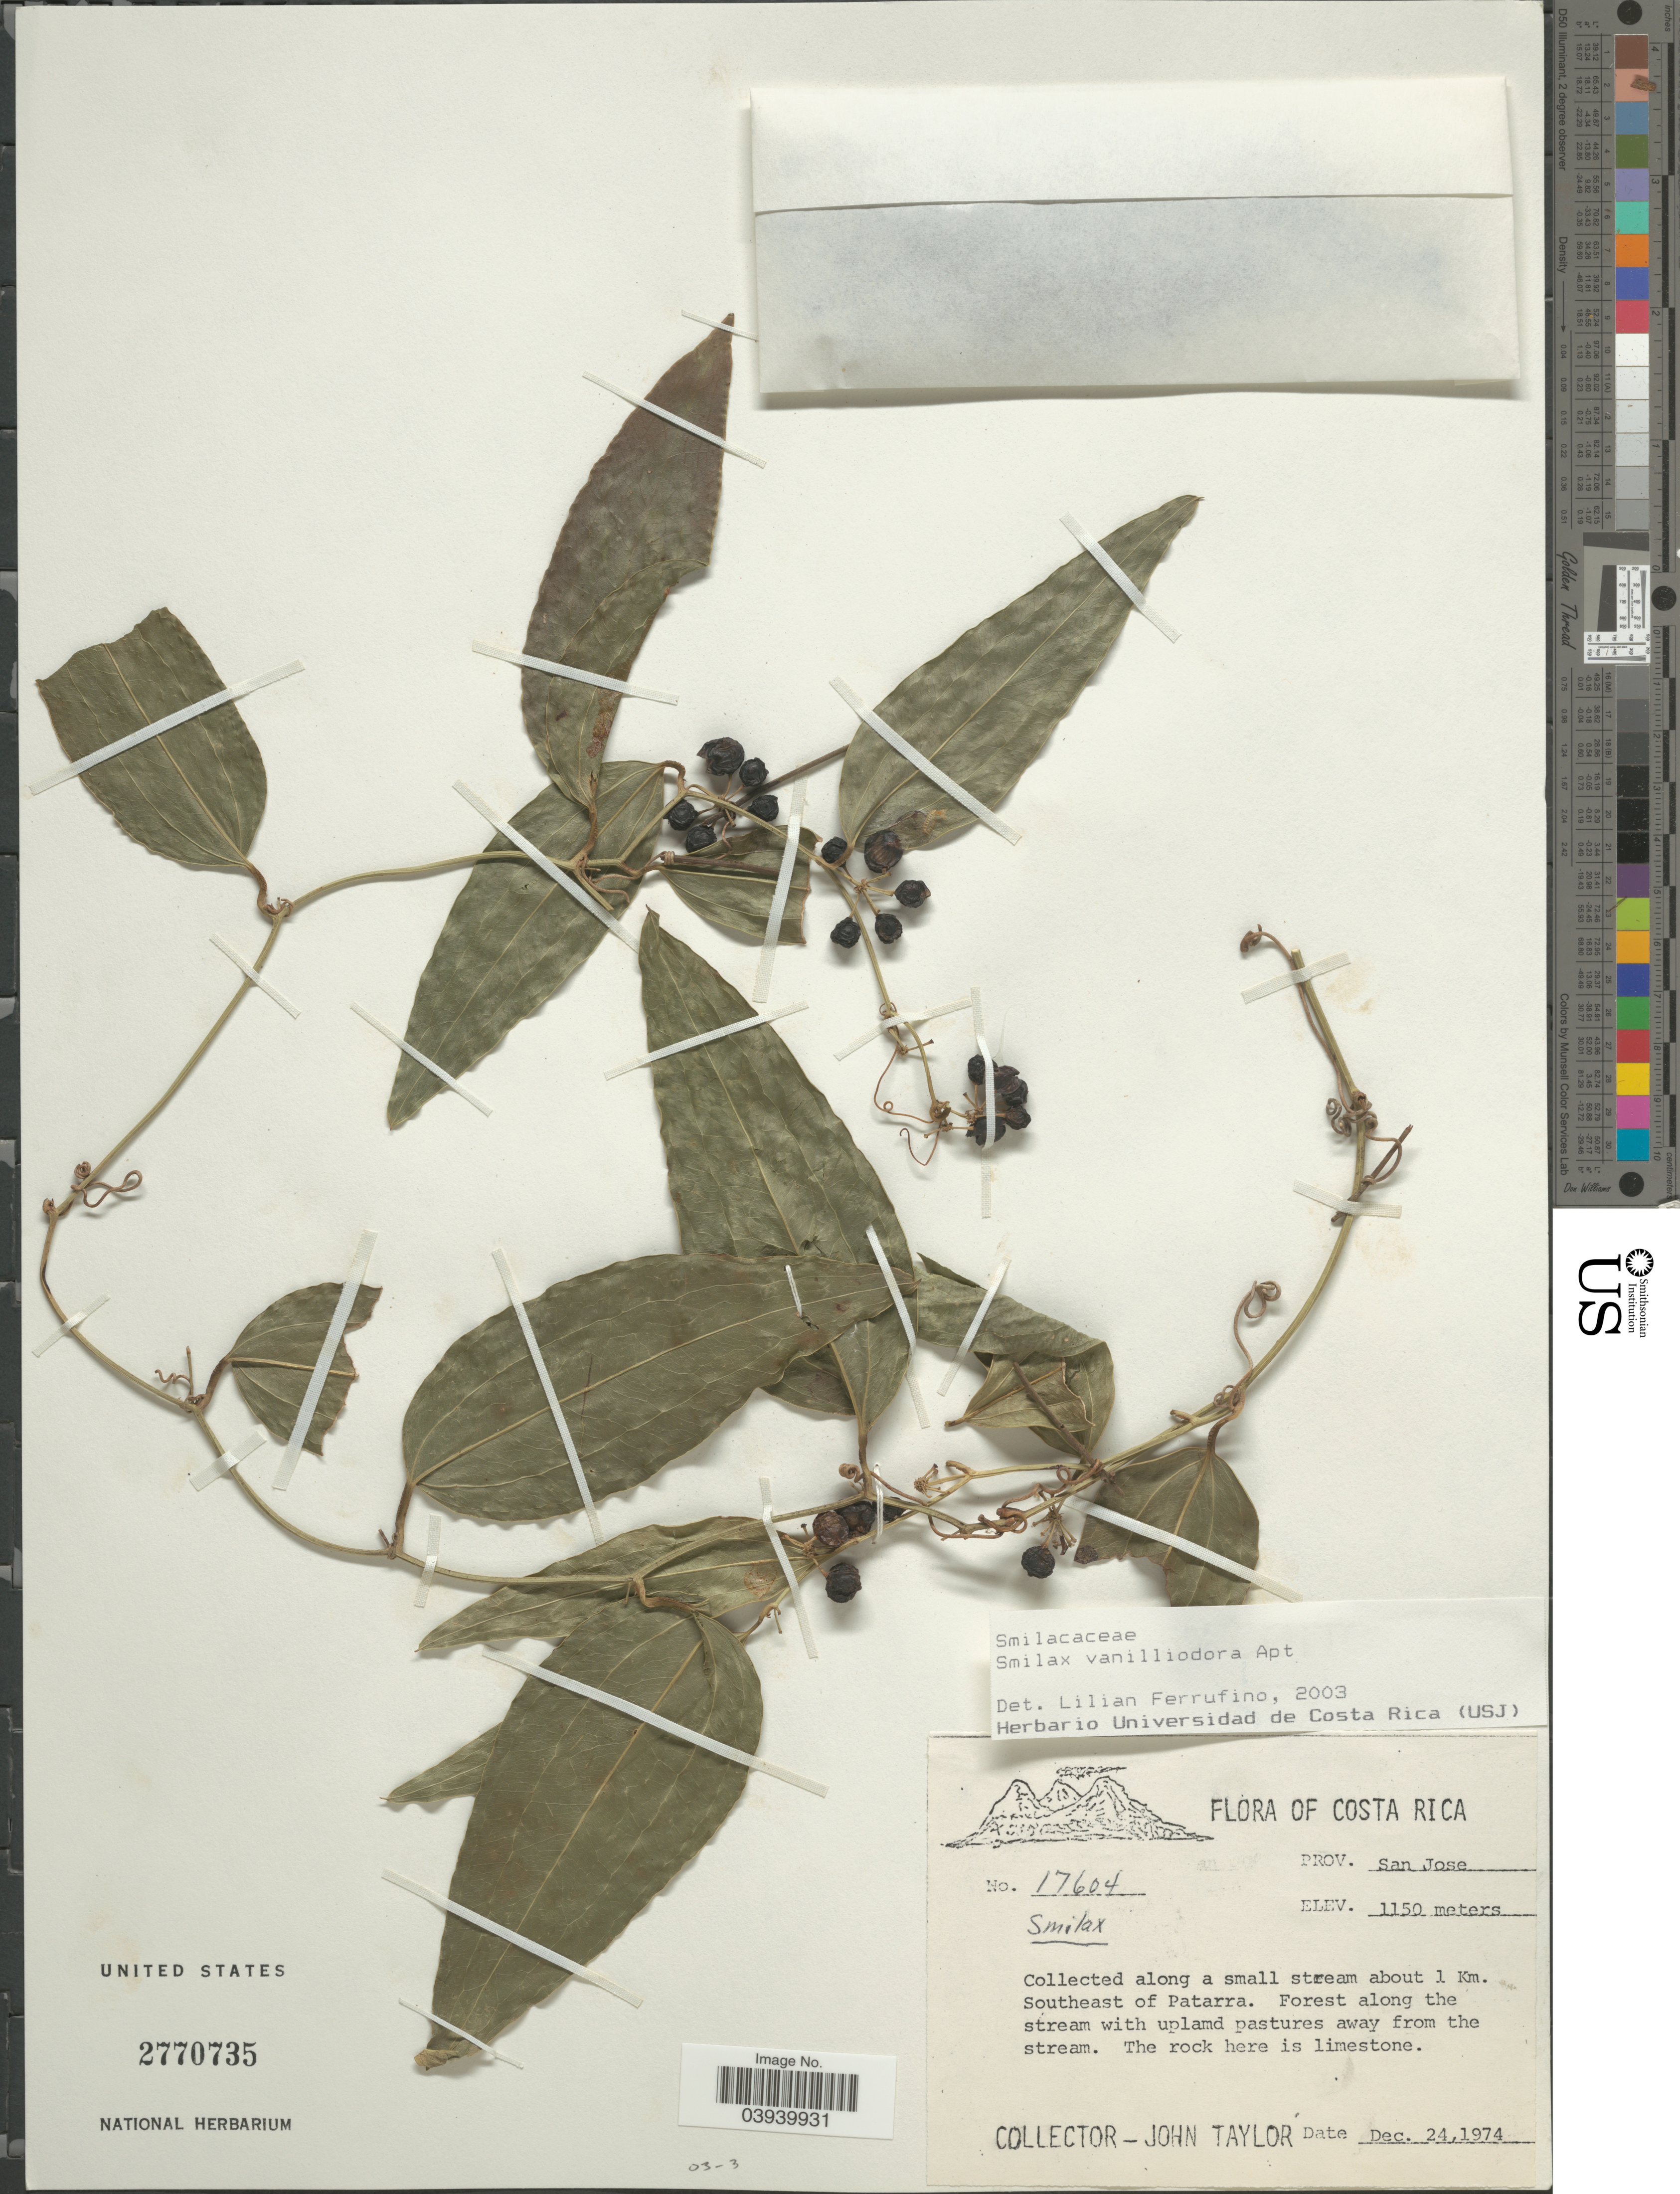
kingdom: Plantae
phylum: Tracheophyta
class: Liliopsida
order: Liliales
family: Smilacaceae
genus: Smilax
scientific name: Smilax vanilliodora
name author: F.W. Apt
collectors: J. Taylor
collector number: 17604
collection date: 1974-12-24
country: Costa Rica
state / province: San José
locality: Along a small stream about 1 Km. Southeast of Patarra.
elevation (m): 1150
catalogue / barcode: US 2770735